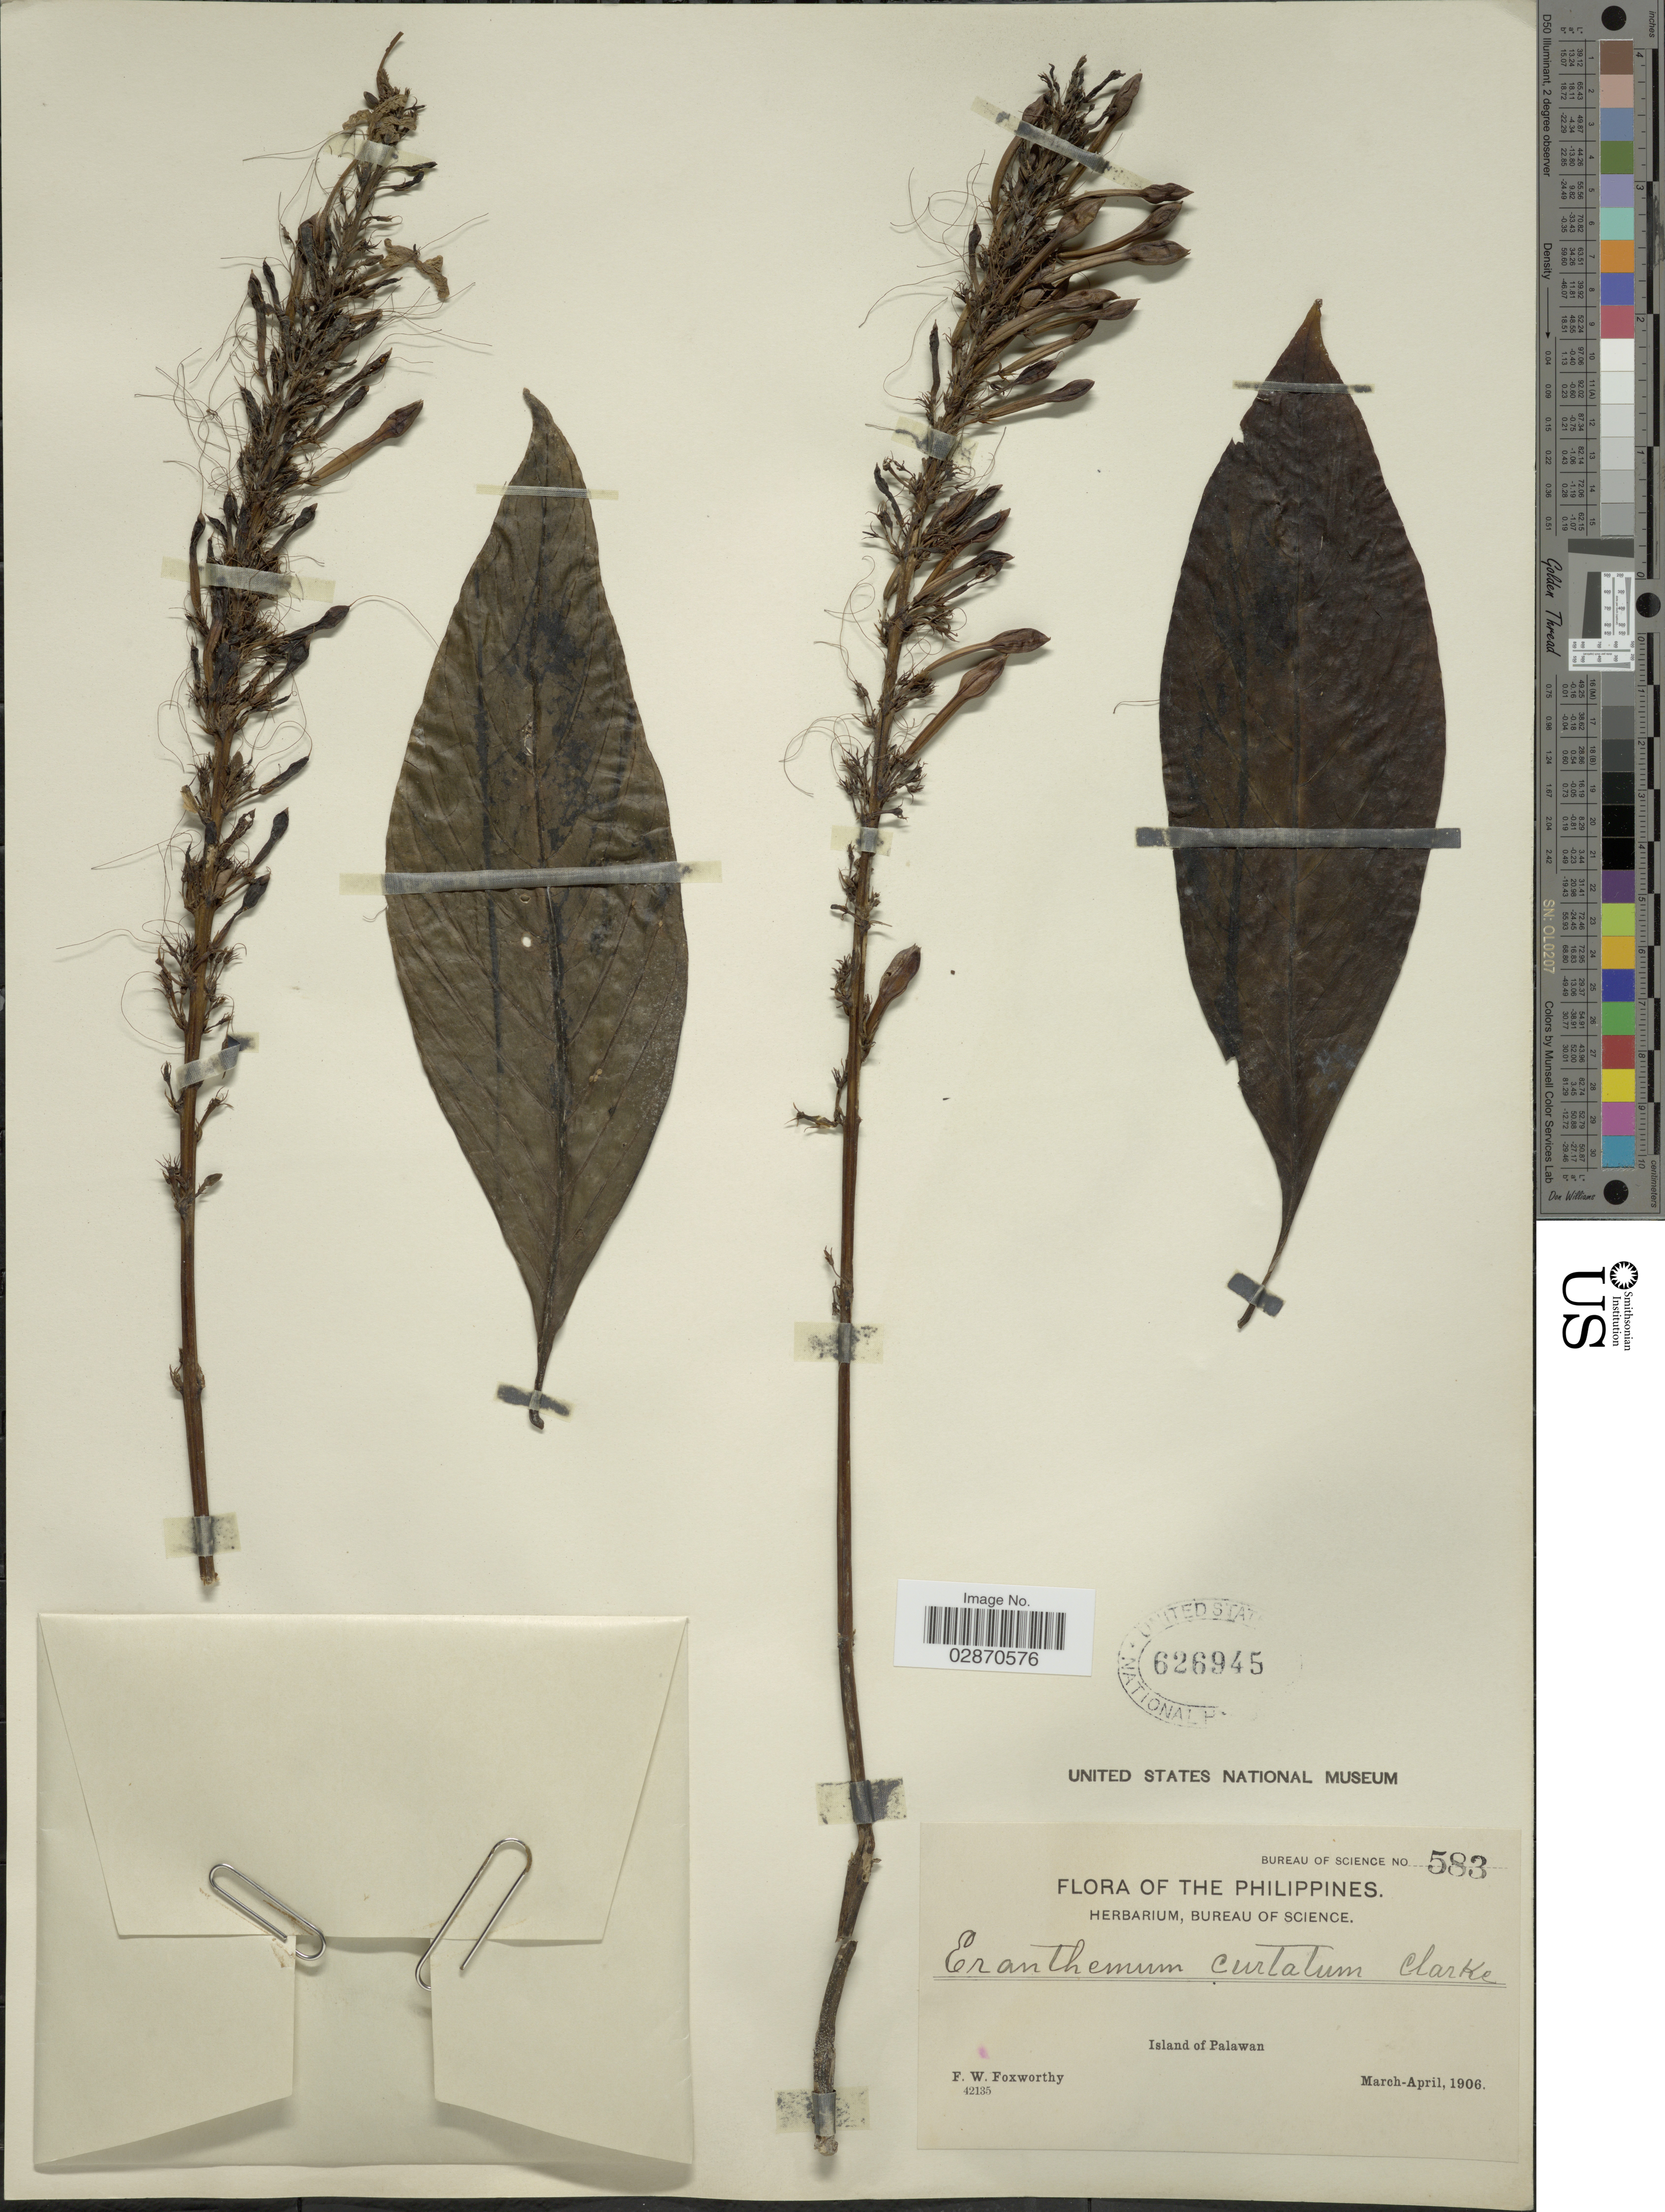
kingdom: Plantae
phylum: Tracheophyta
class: Magnoliopsida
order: Lamiales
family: Acanthaceae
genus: Pseuderanthemum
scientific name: Pseuderanthemum curtatum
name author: Merr.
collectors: F. W. Foxworthy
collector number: Bureau of Science 583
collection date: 1906-03/1906-04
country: Philippines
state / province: Mimaropa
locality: Island of Palawan.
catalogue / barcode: US 626945